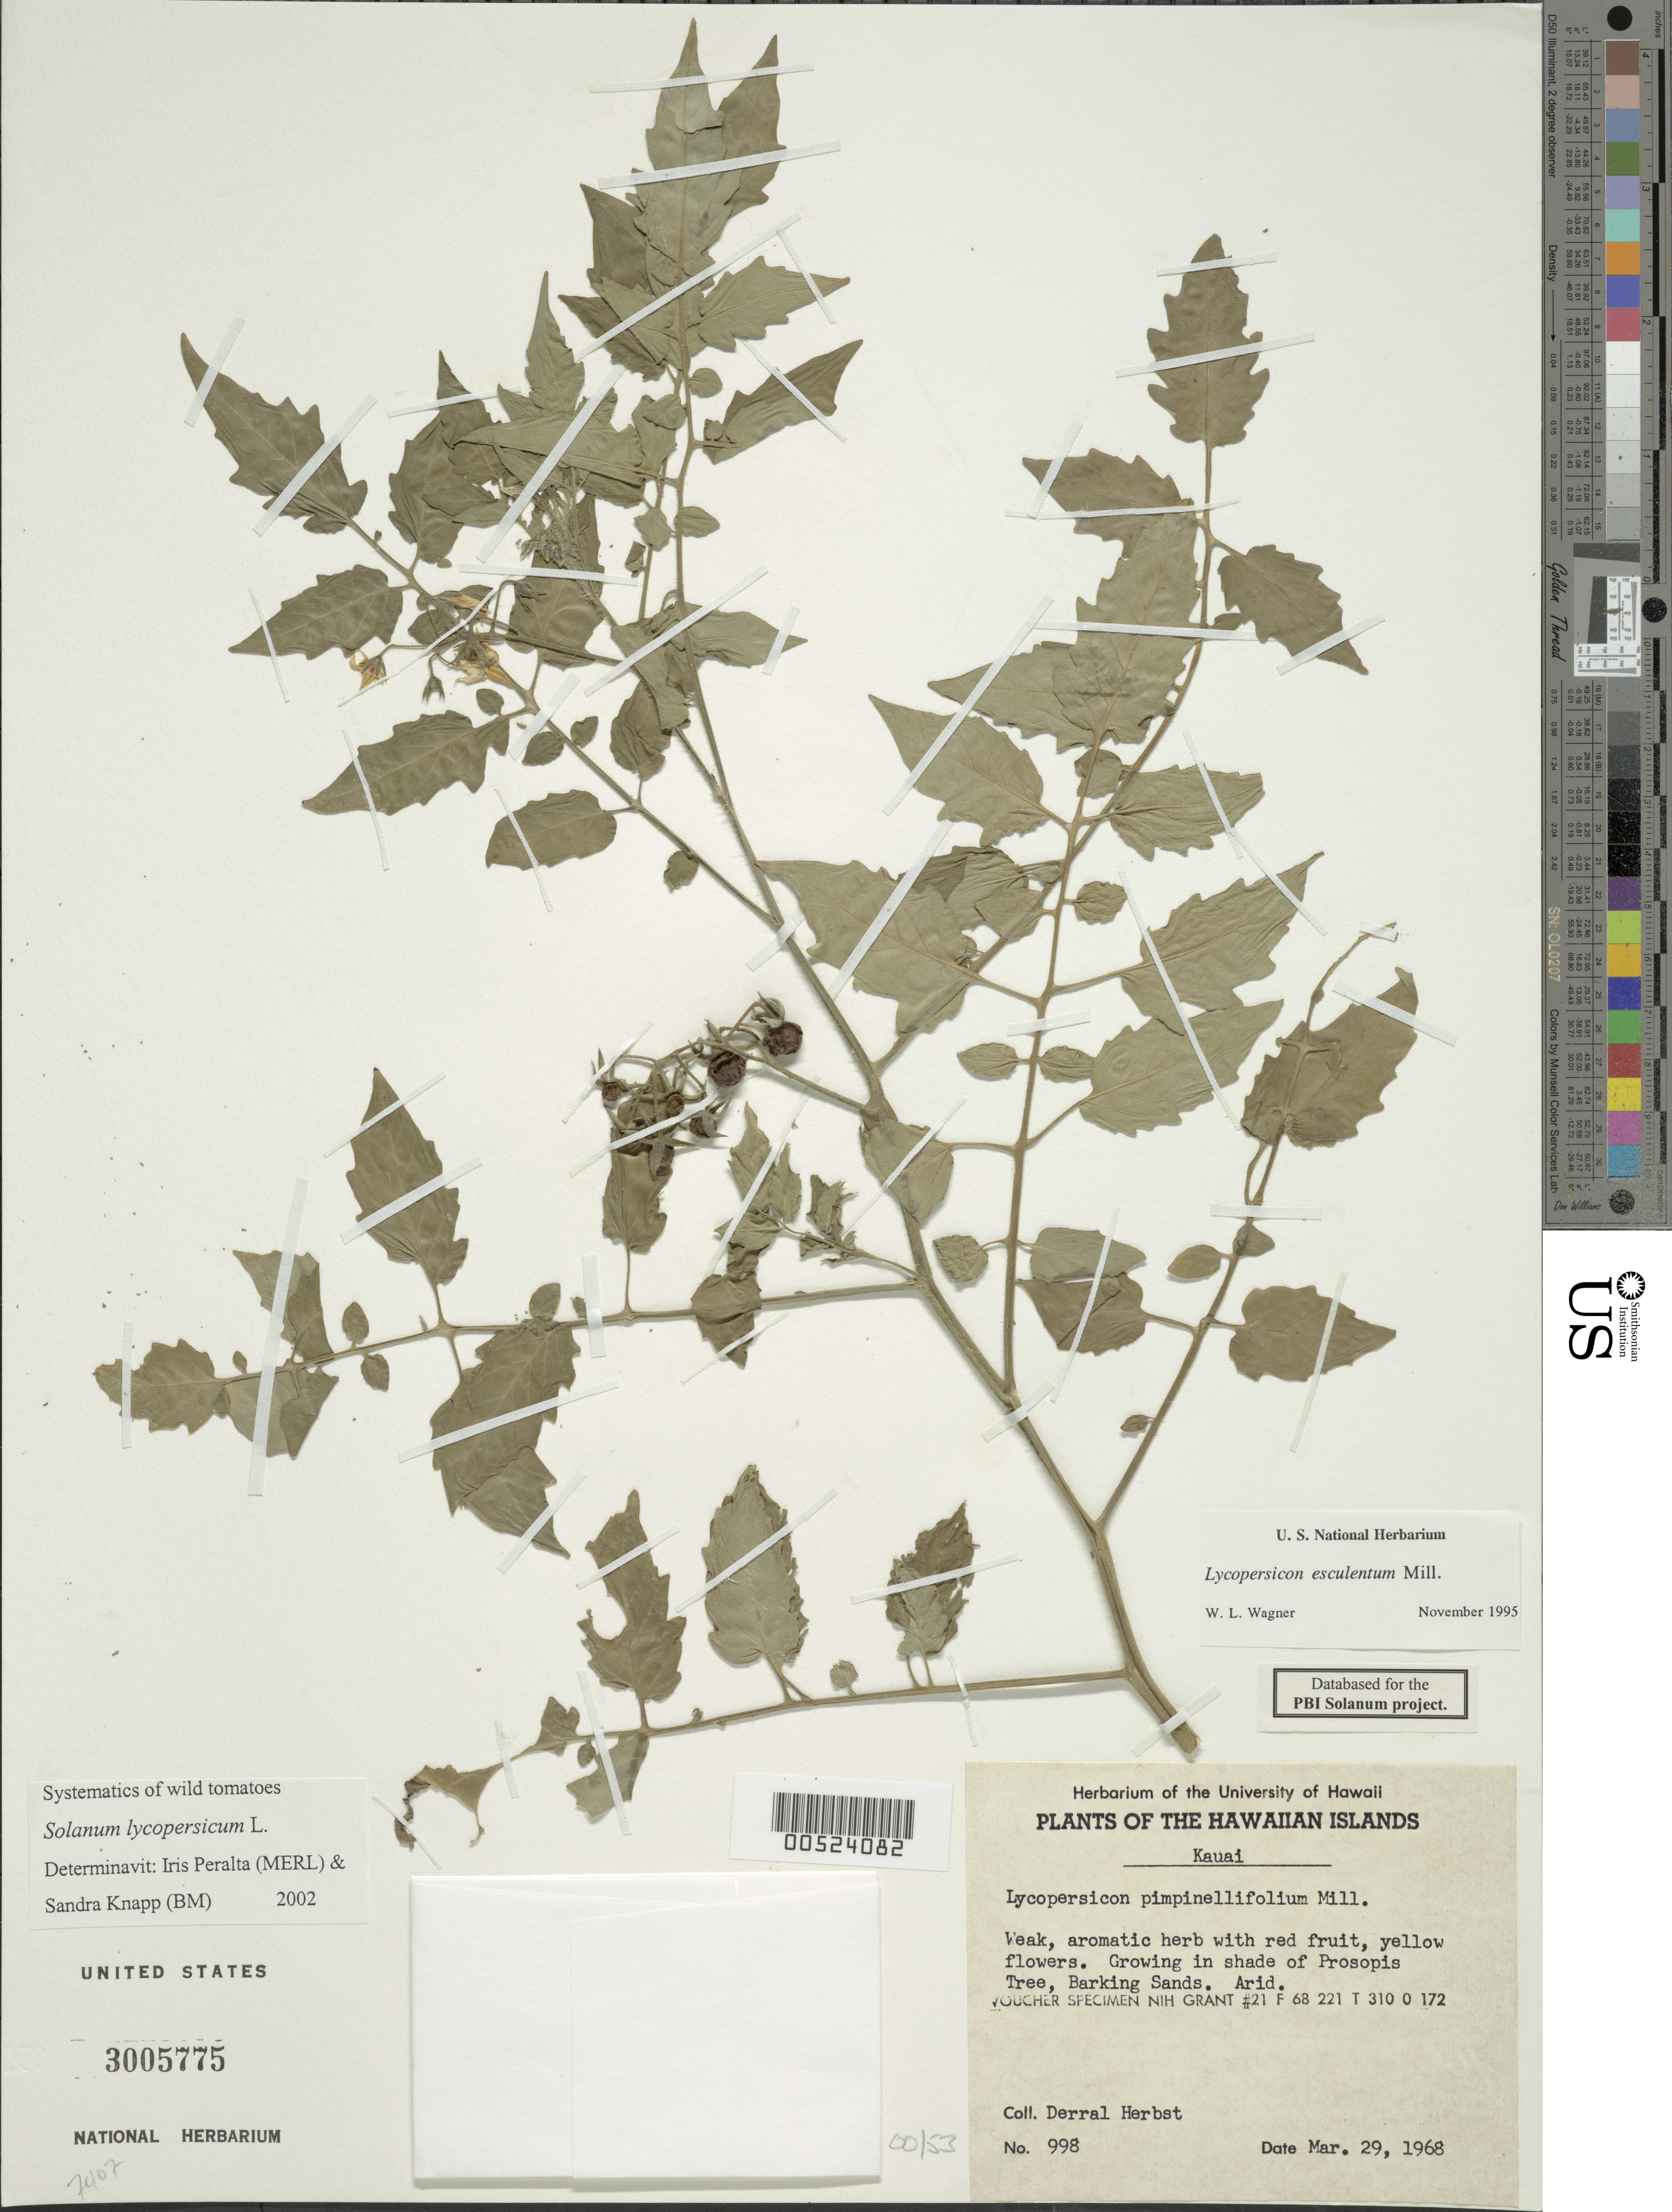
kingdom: Plantae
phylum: Tracheophyta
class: Magnoliopsida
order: Solanales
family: Solanaceae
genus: Solanum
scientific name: Solanum lycopersicum var. cerasiforme (Dunal) D.M. Spooner, G.J. Anderson & R.K. Jansen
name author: (Dunal) D.M. Spooner et al.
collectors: D. R. Herbst et al.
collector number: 998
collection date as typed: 29 Mar 1968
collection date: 1968-03-29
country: United States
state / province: Hawaii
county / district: Kauai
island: Kaua'i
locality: Barking Sands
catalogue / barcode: US 3005775